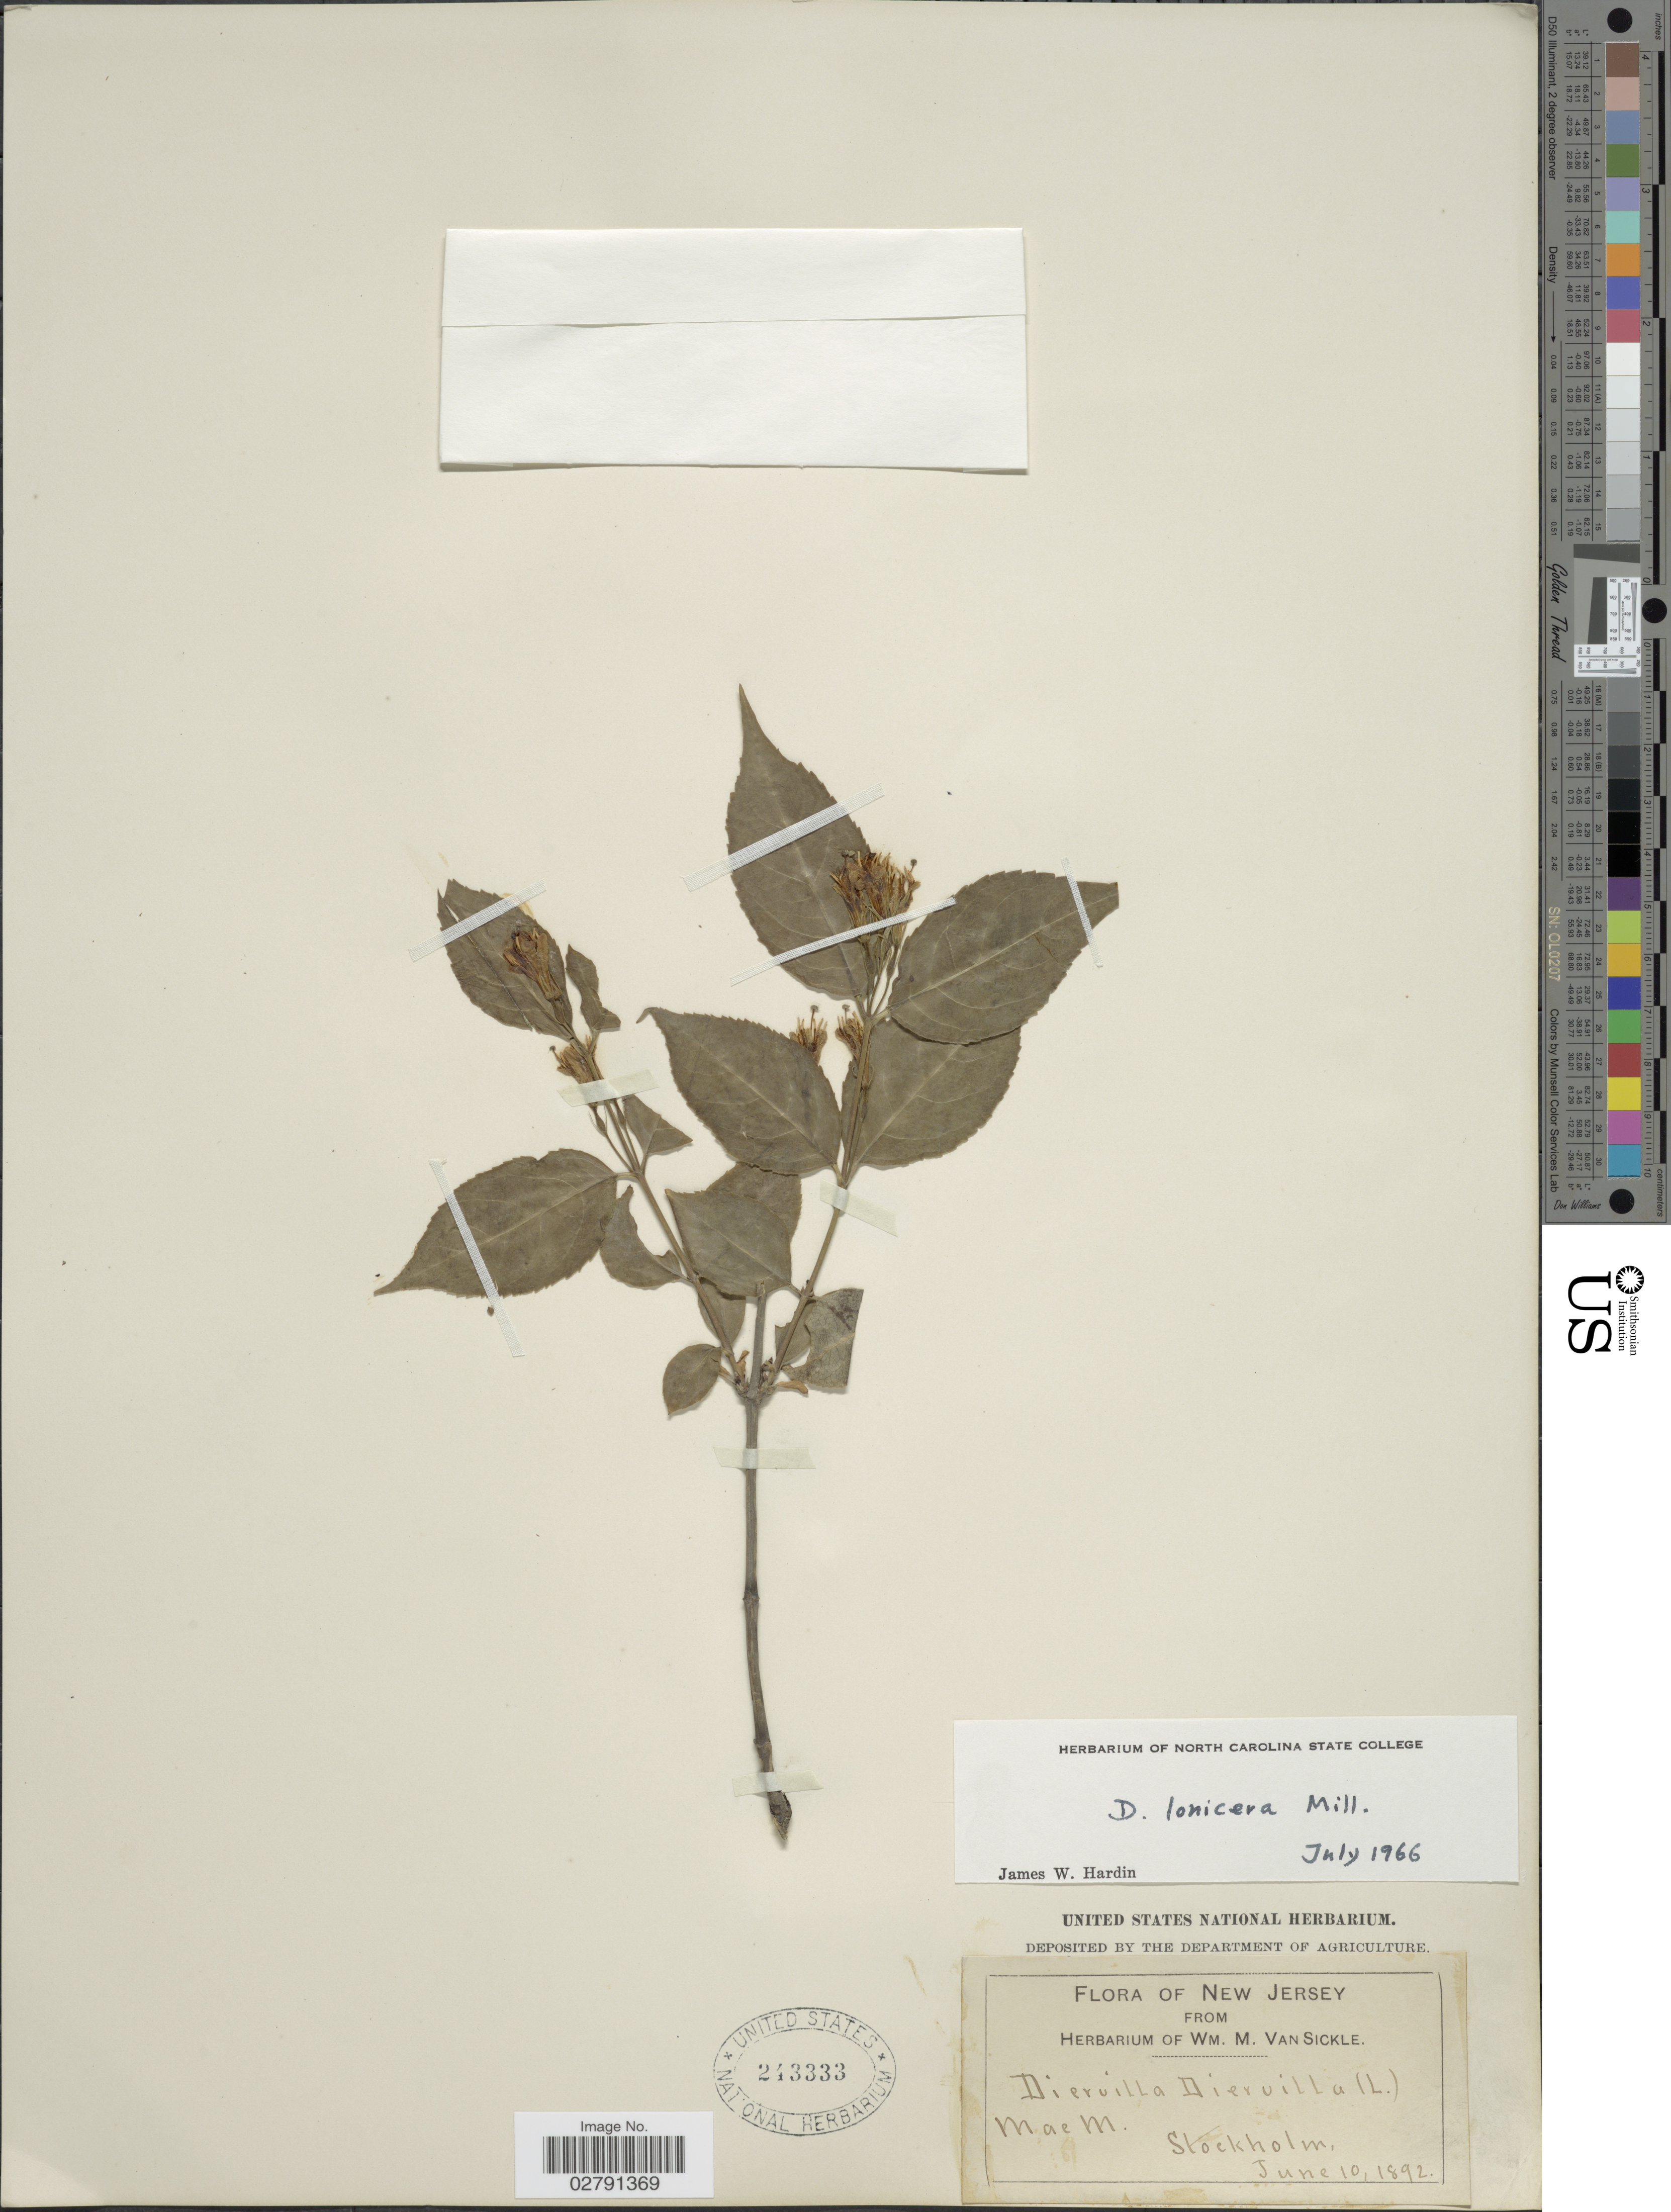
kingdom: Plantae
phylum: Tracheophyta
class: Magnoliopsida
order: Dipsacales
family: Caprifoliaceae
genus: Diervilla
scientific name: Diervilla lonicera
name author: Mill.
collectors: ex herb. Wm. M. Van Sickle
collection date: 1892-06-10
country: United States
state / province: New Jersey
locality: Stockholm.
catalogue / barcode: US 243333